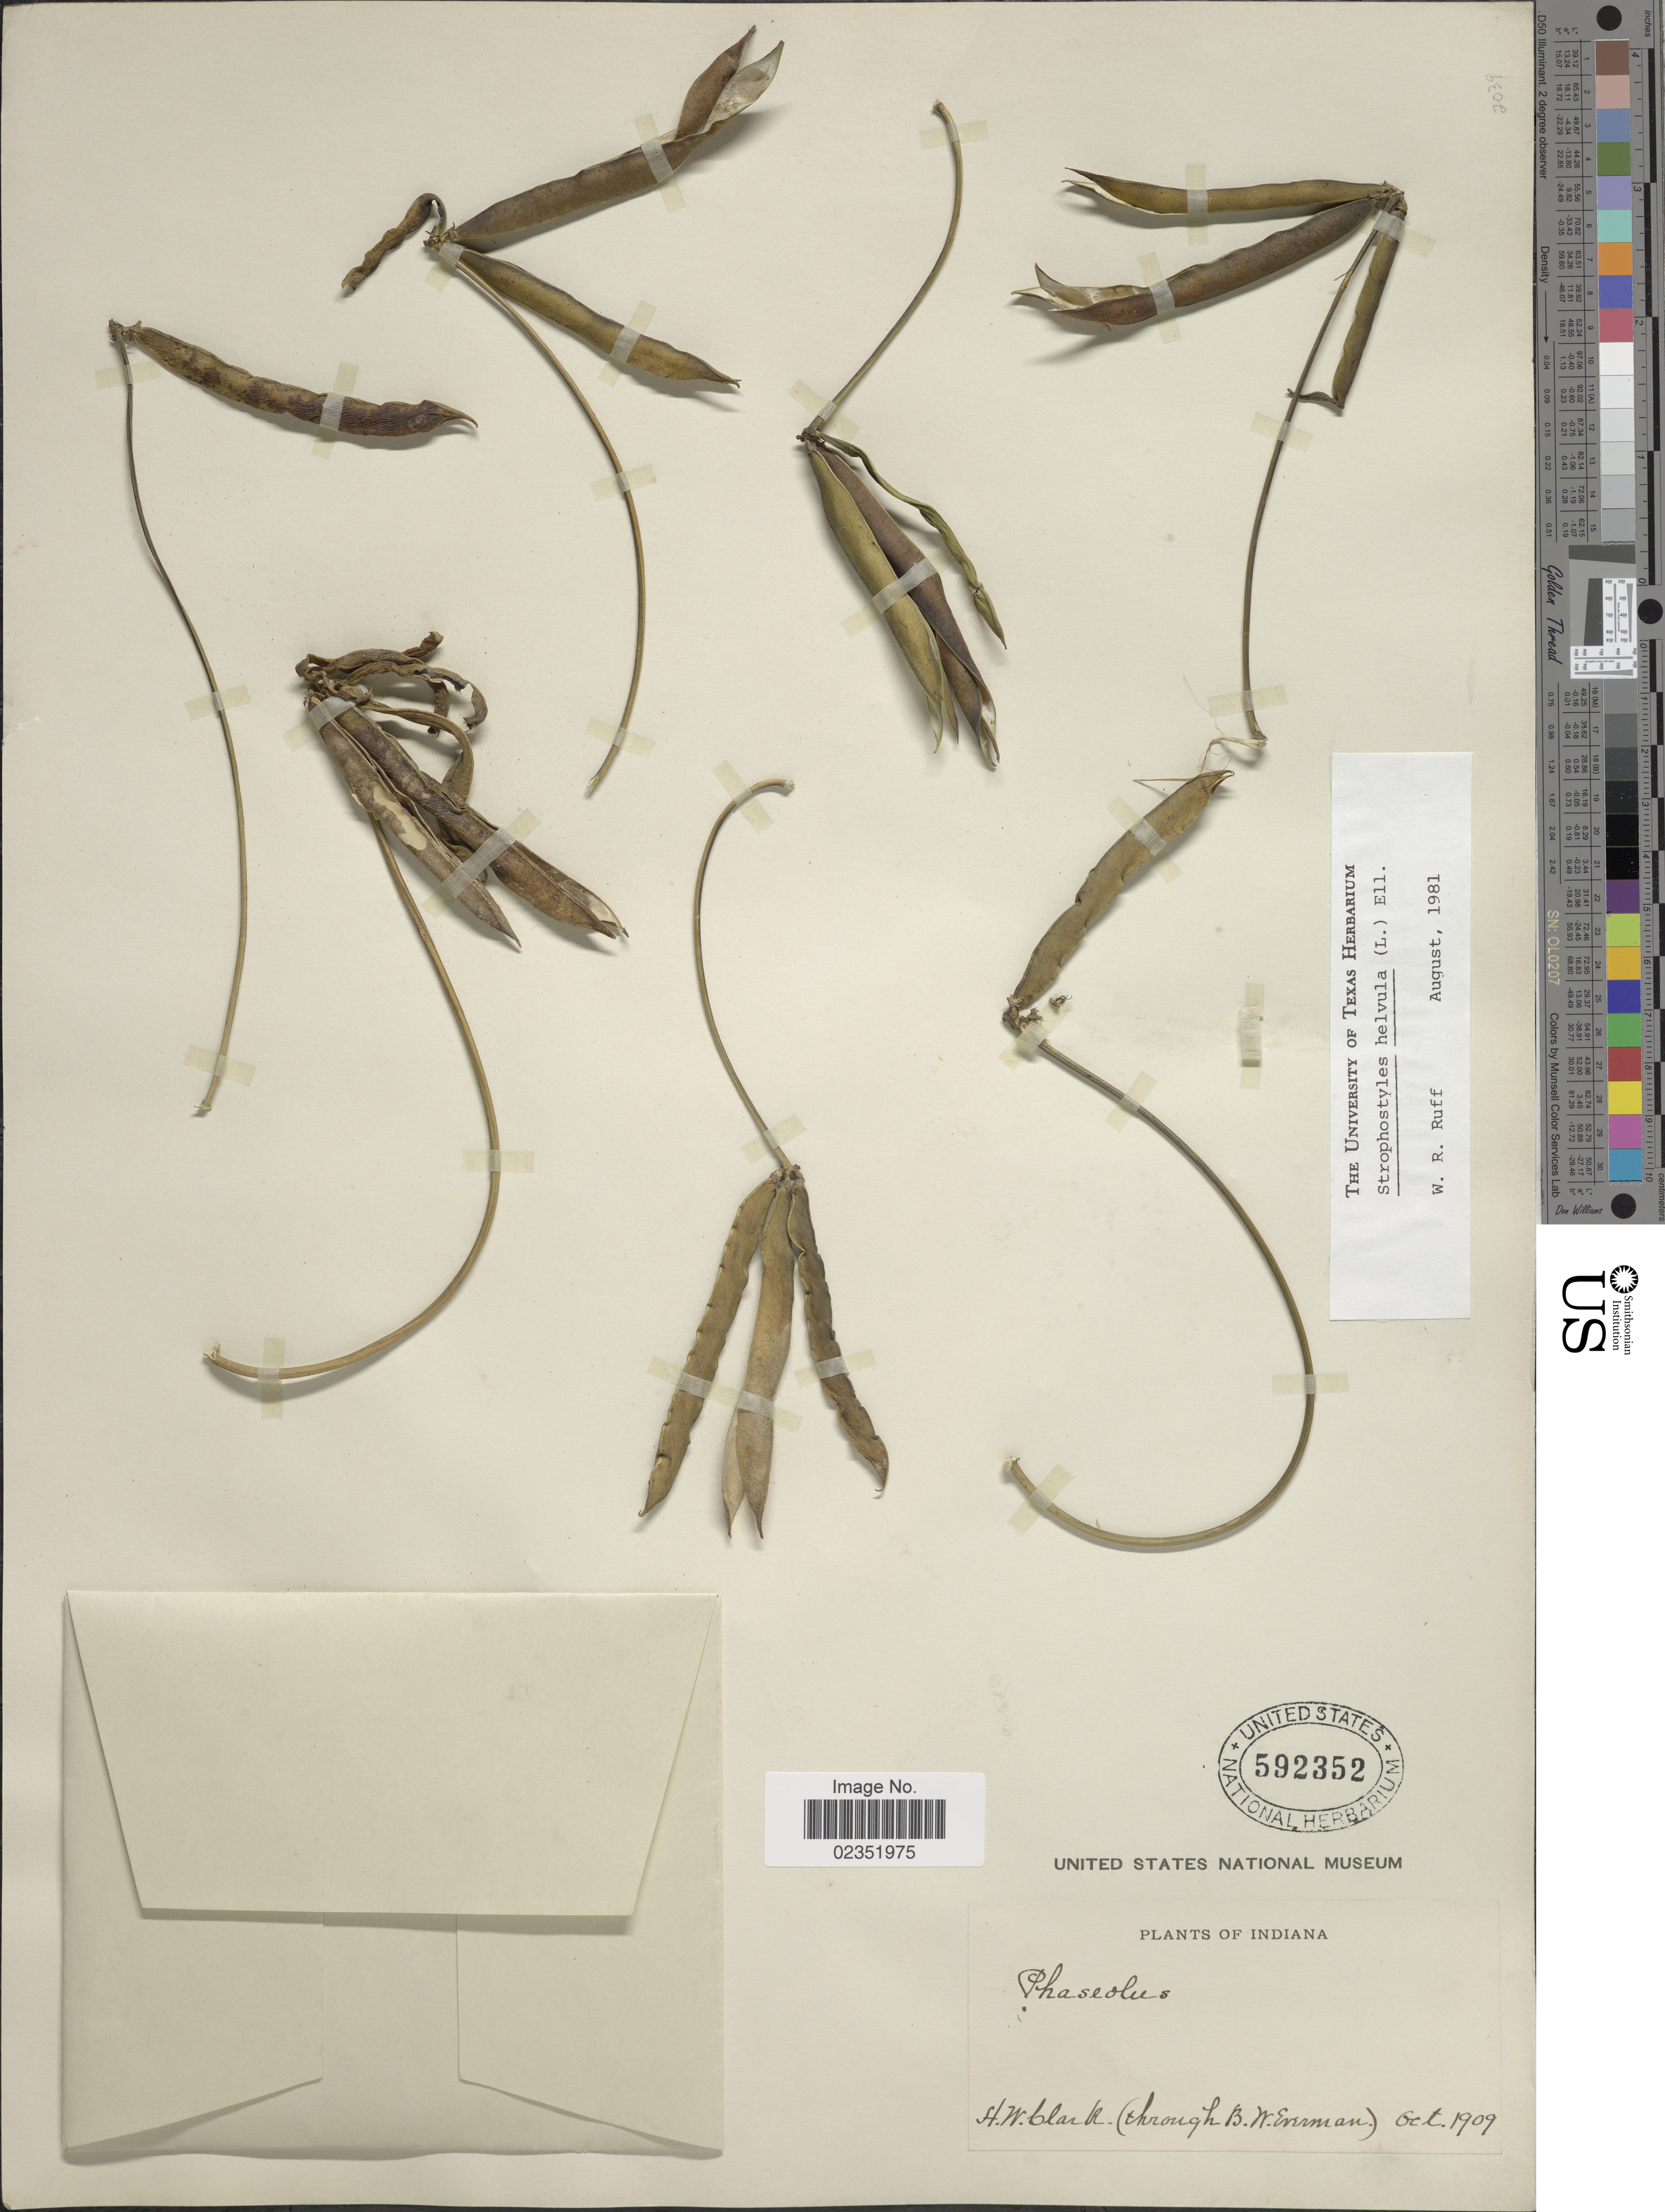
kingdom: Plantae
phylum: Tracheophyta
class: Magnoliopsida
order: Fabales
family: Fabaceae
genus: Strophostyles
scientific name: Strophostyles helvola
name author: (L.) Elliott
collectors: B. W. Evermann & H. W. Clark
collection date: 1909-10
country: United States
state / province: Indiana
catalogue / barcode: US 592352